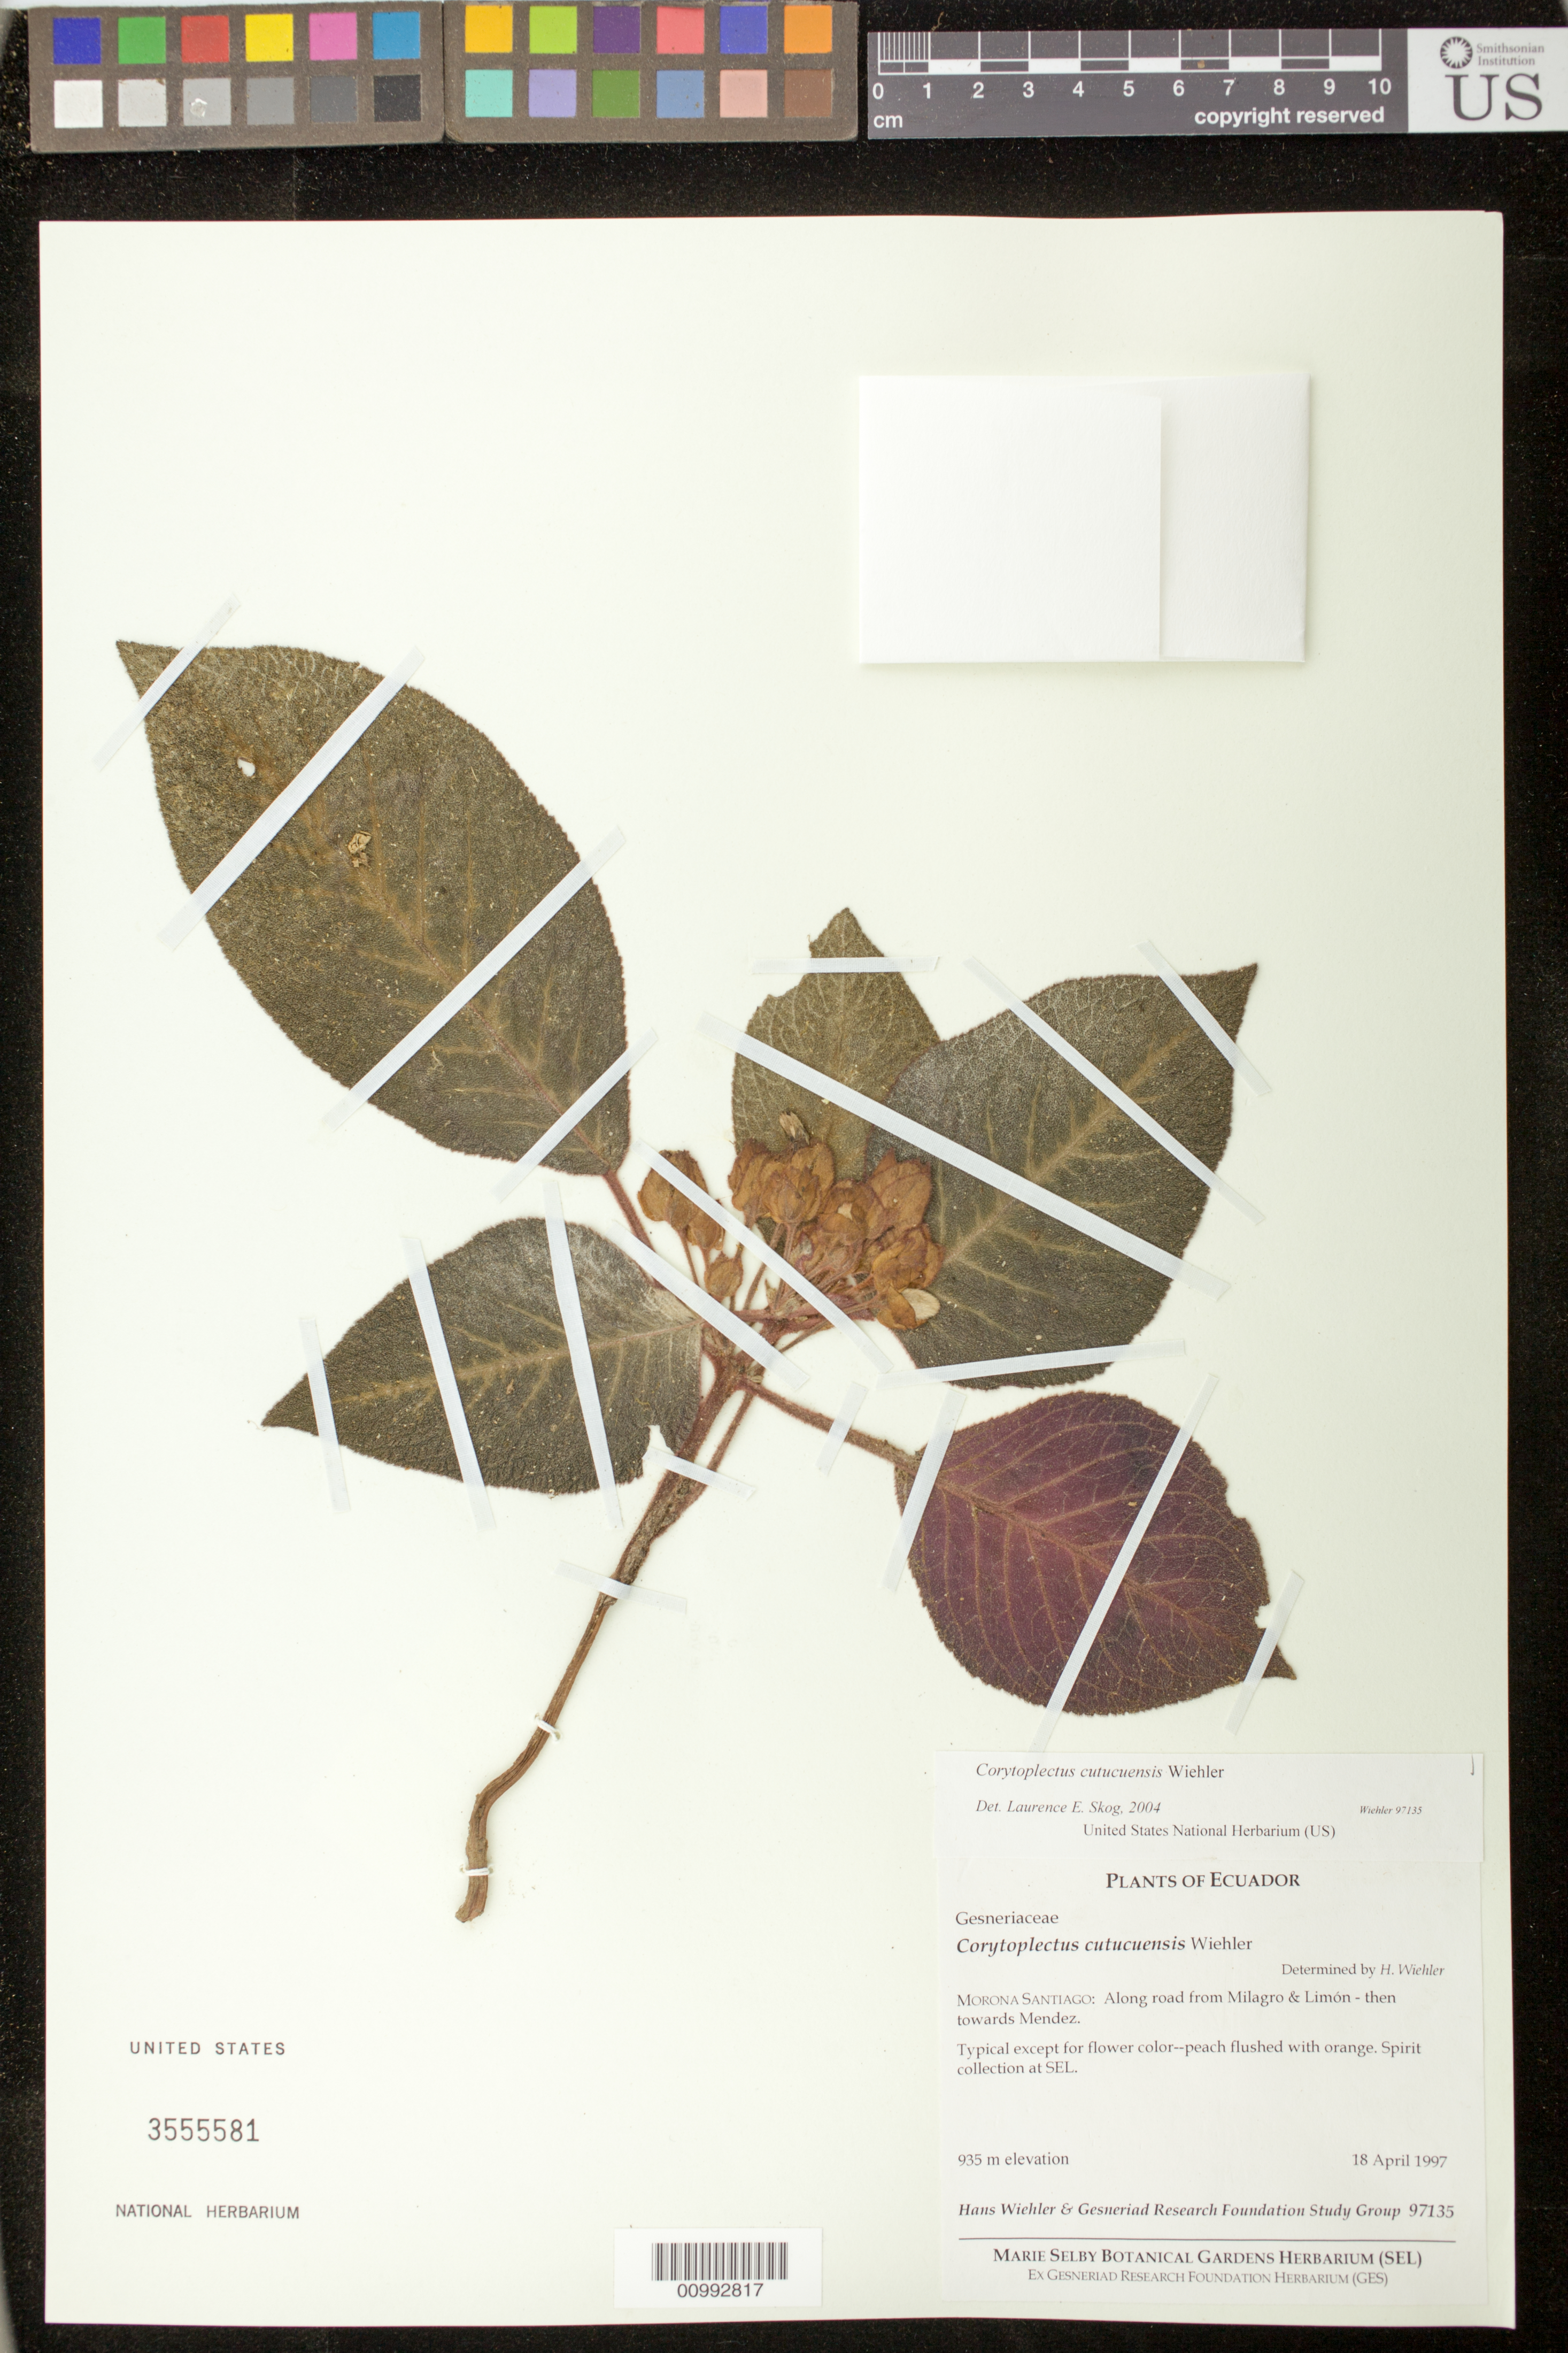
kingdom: Plantae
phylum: Tracheophyta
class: Magnoliopsida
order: Lamiales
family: Gesneriaceae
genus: Corytoplectus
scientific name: Corytoplectus cutucuensis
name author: Wiehler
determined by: Skog, Laurence E.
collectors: H. J. Wiehler & GRF Study Group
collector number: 97135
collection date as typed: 18 Apr 1997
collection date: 1997-04-18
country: Ecuador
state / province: Morona-Santiago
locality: Morona-Santiago: along road from Milagro & Limón - then towards Mendez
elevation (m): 935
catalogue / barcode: US 3555581